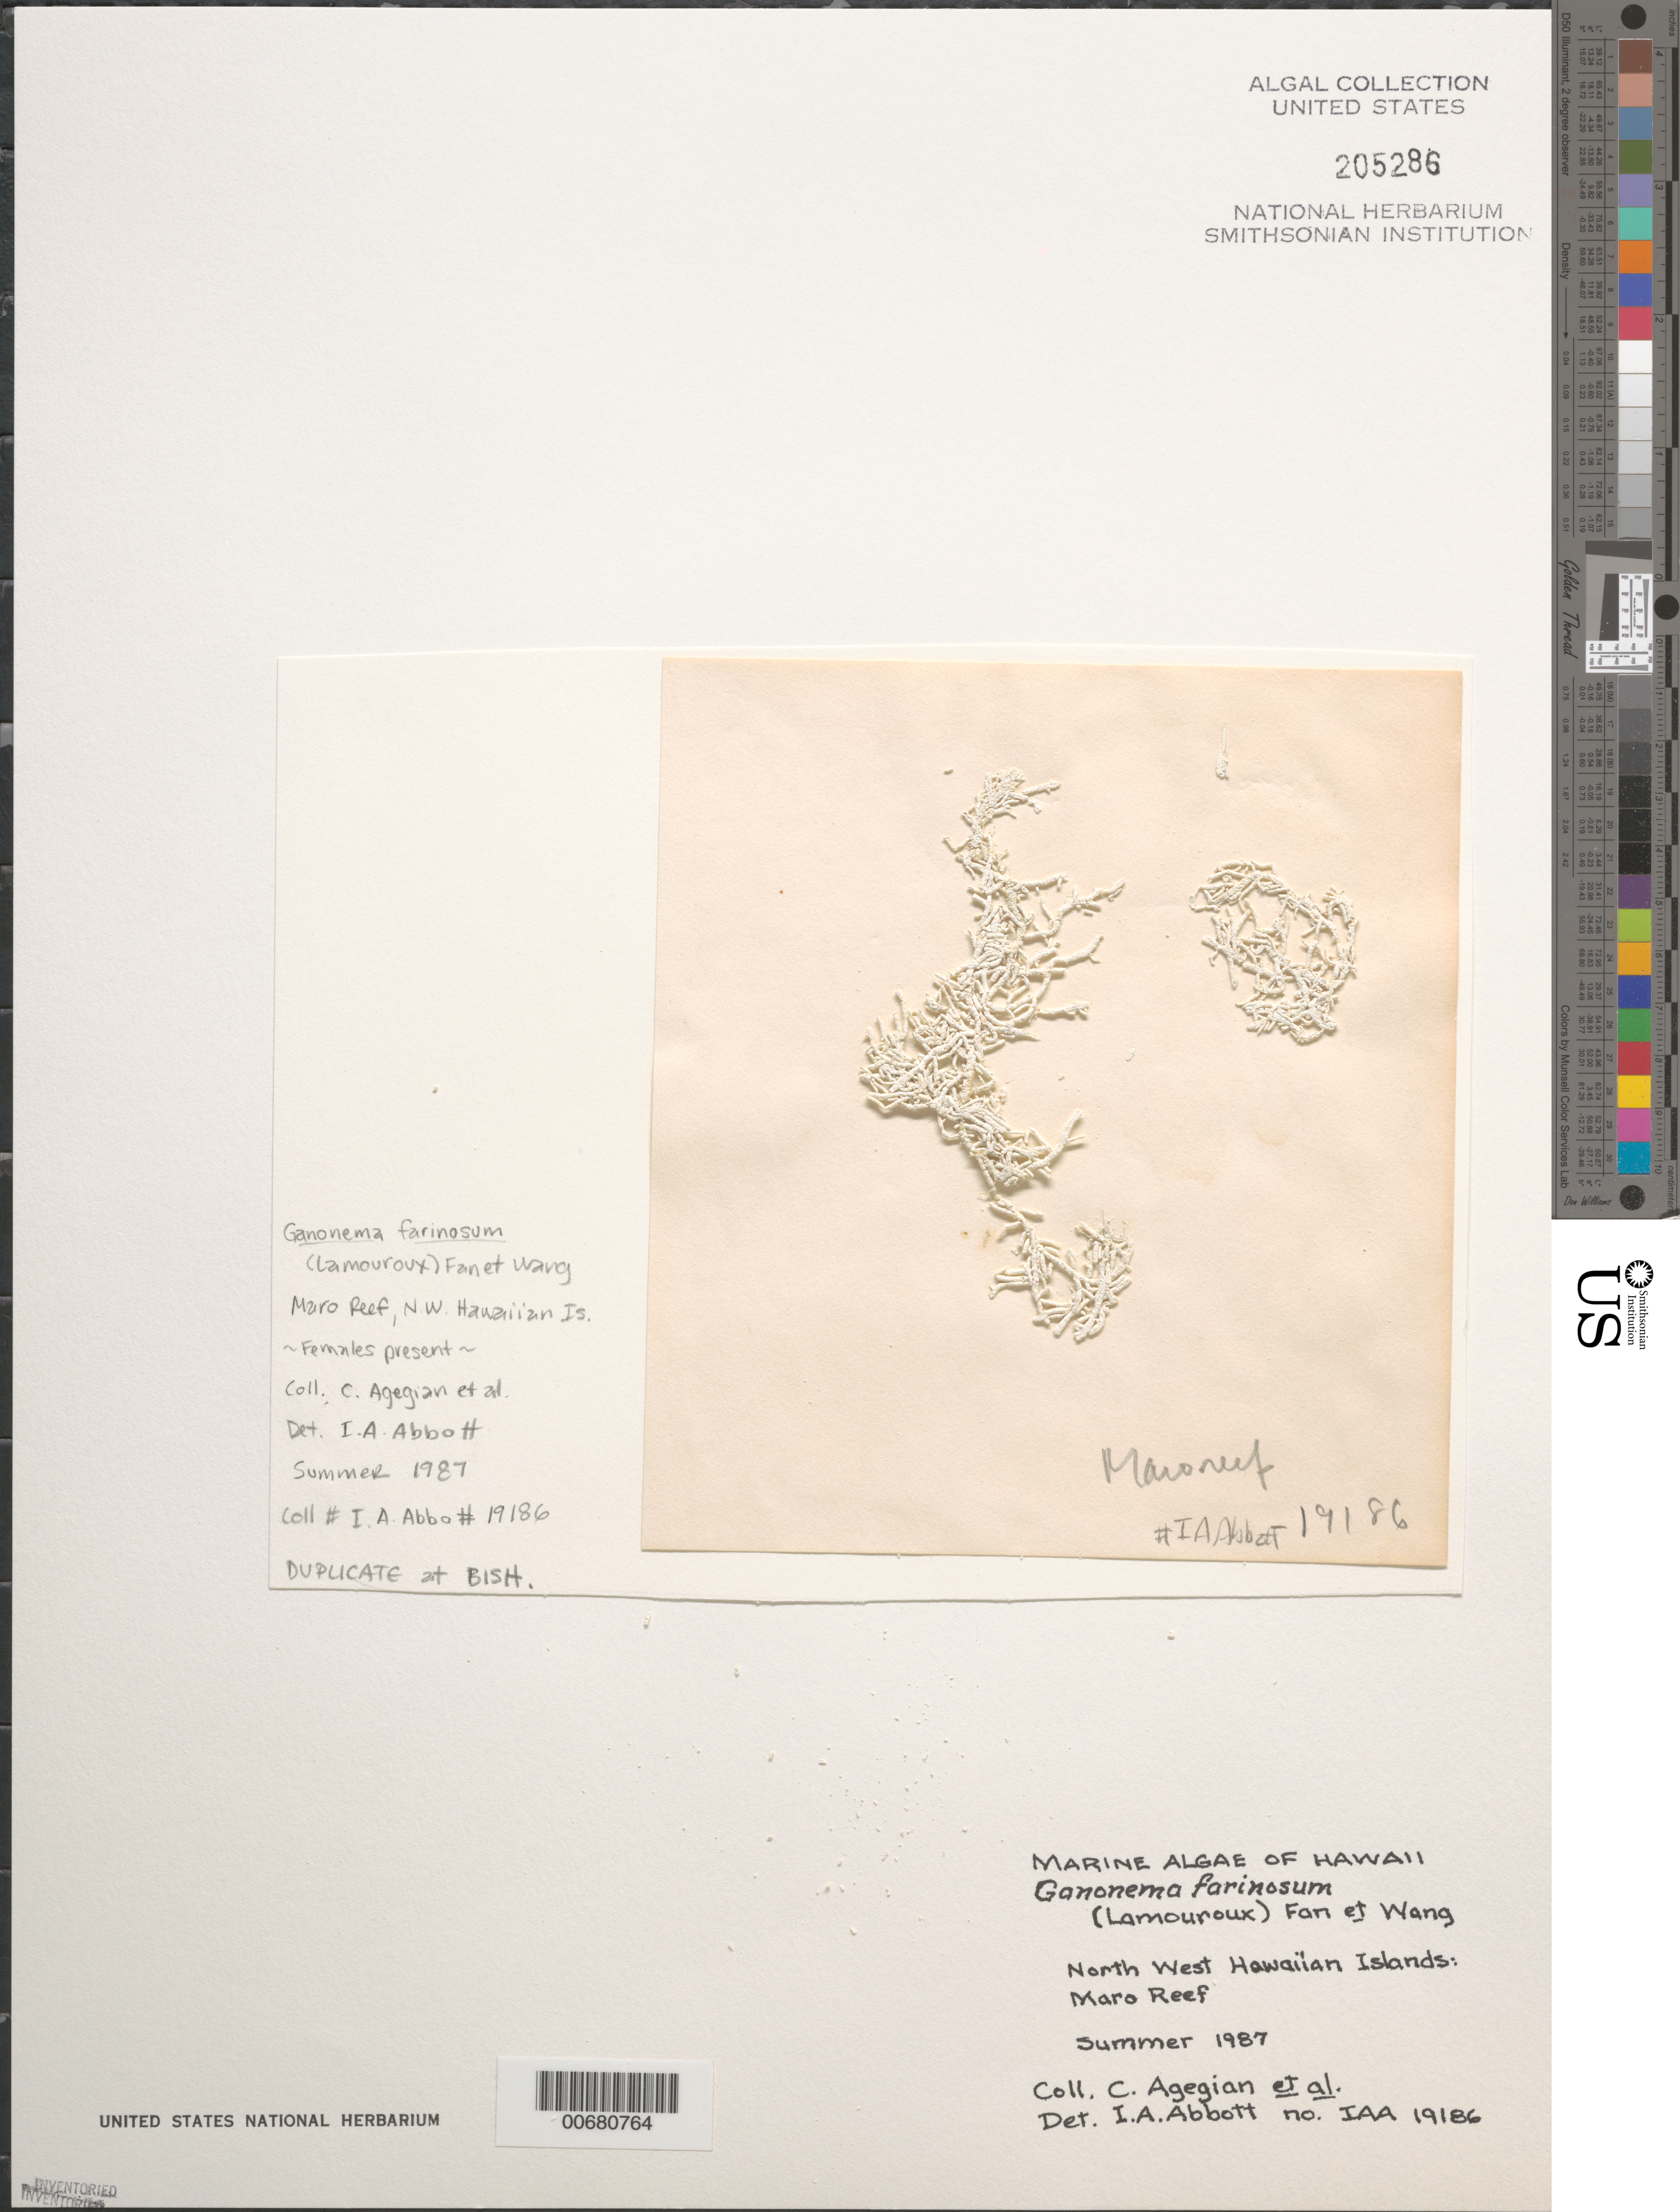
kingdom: Plantae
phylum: Rhodophyta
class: Florideophyceae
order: Nemaliales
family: Liagoraceae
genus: Ganonema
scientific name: Ganonema farinosum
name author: (J.V.Lamouroux) K.C. Fan & Yung C. Wang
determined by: Abbott, Isabella A.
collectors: C. Agegian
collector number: IAA 19186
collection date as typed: Sum 1987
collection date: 1987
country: United States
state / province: Hawaii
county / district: Honolulu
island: Maro Reef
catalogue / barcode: US 205286